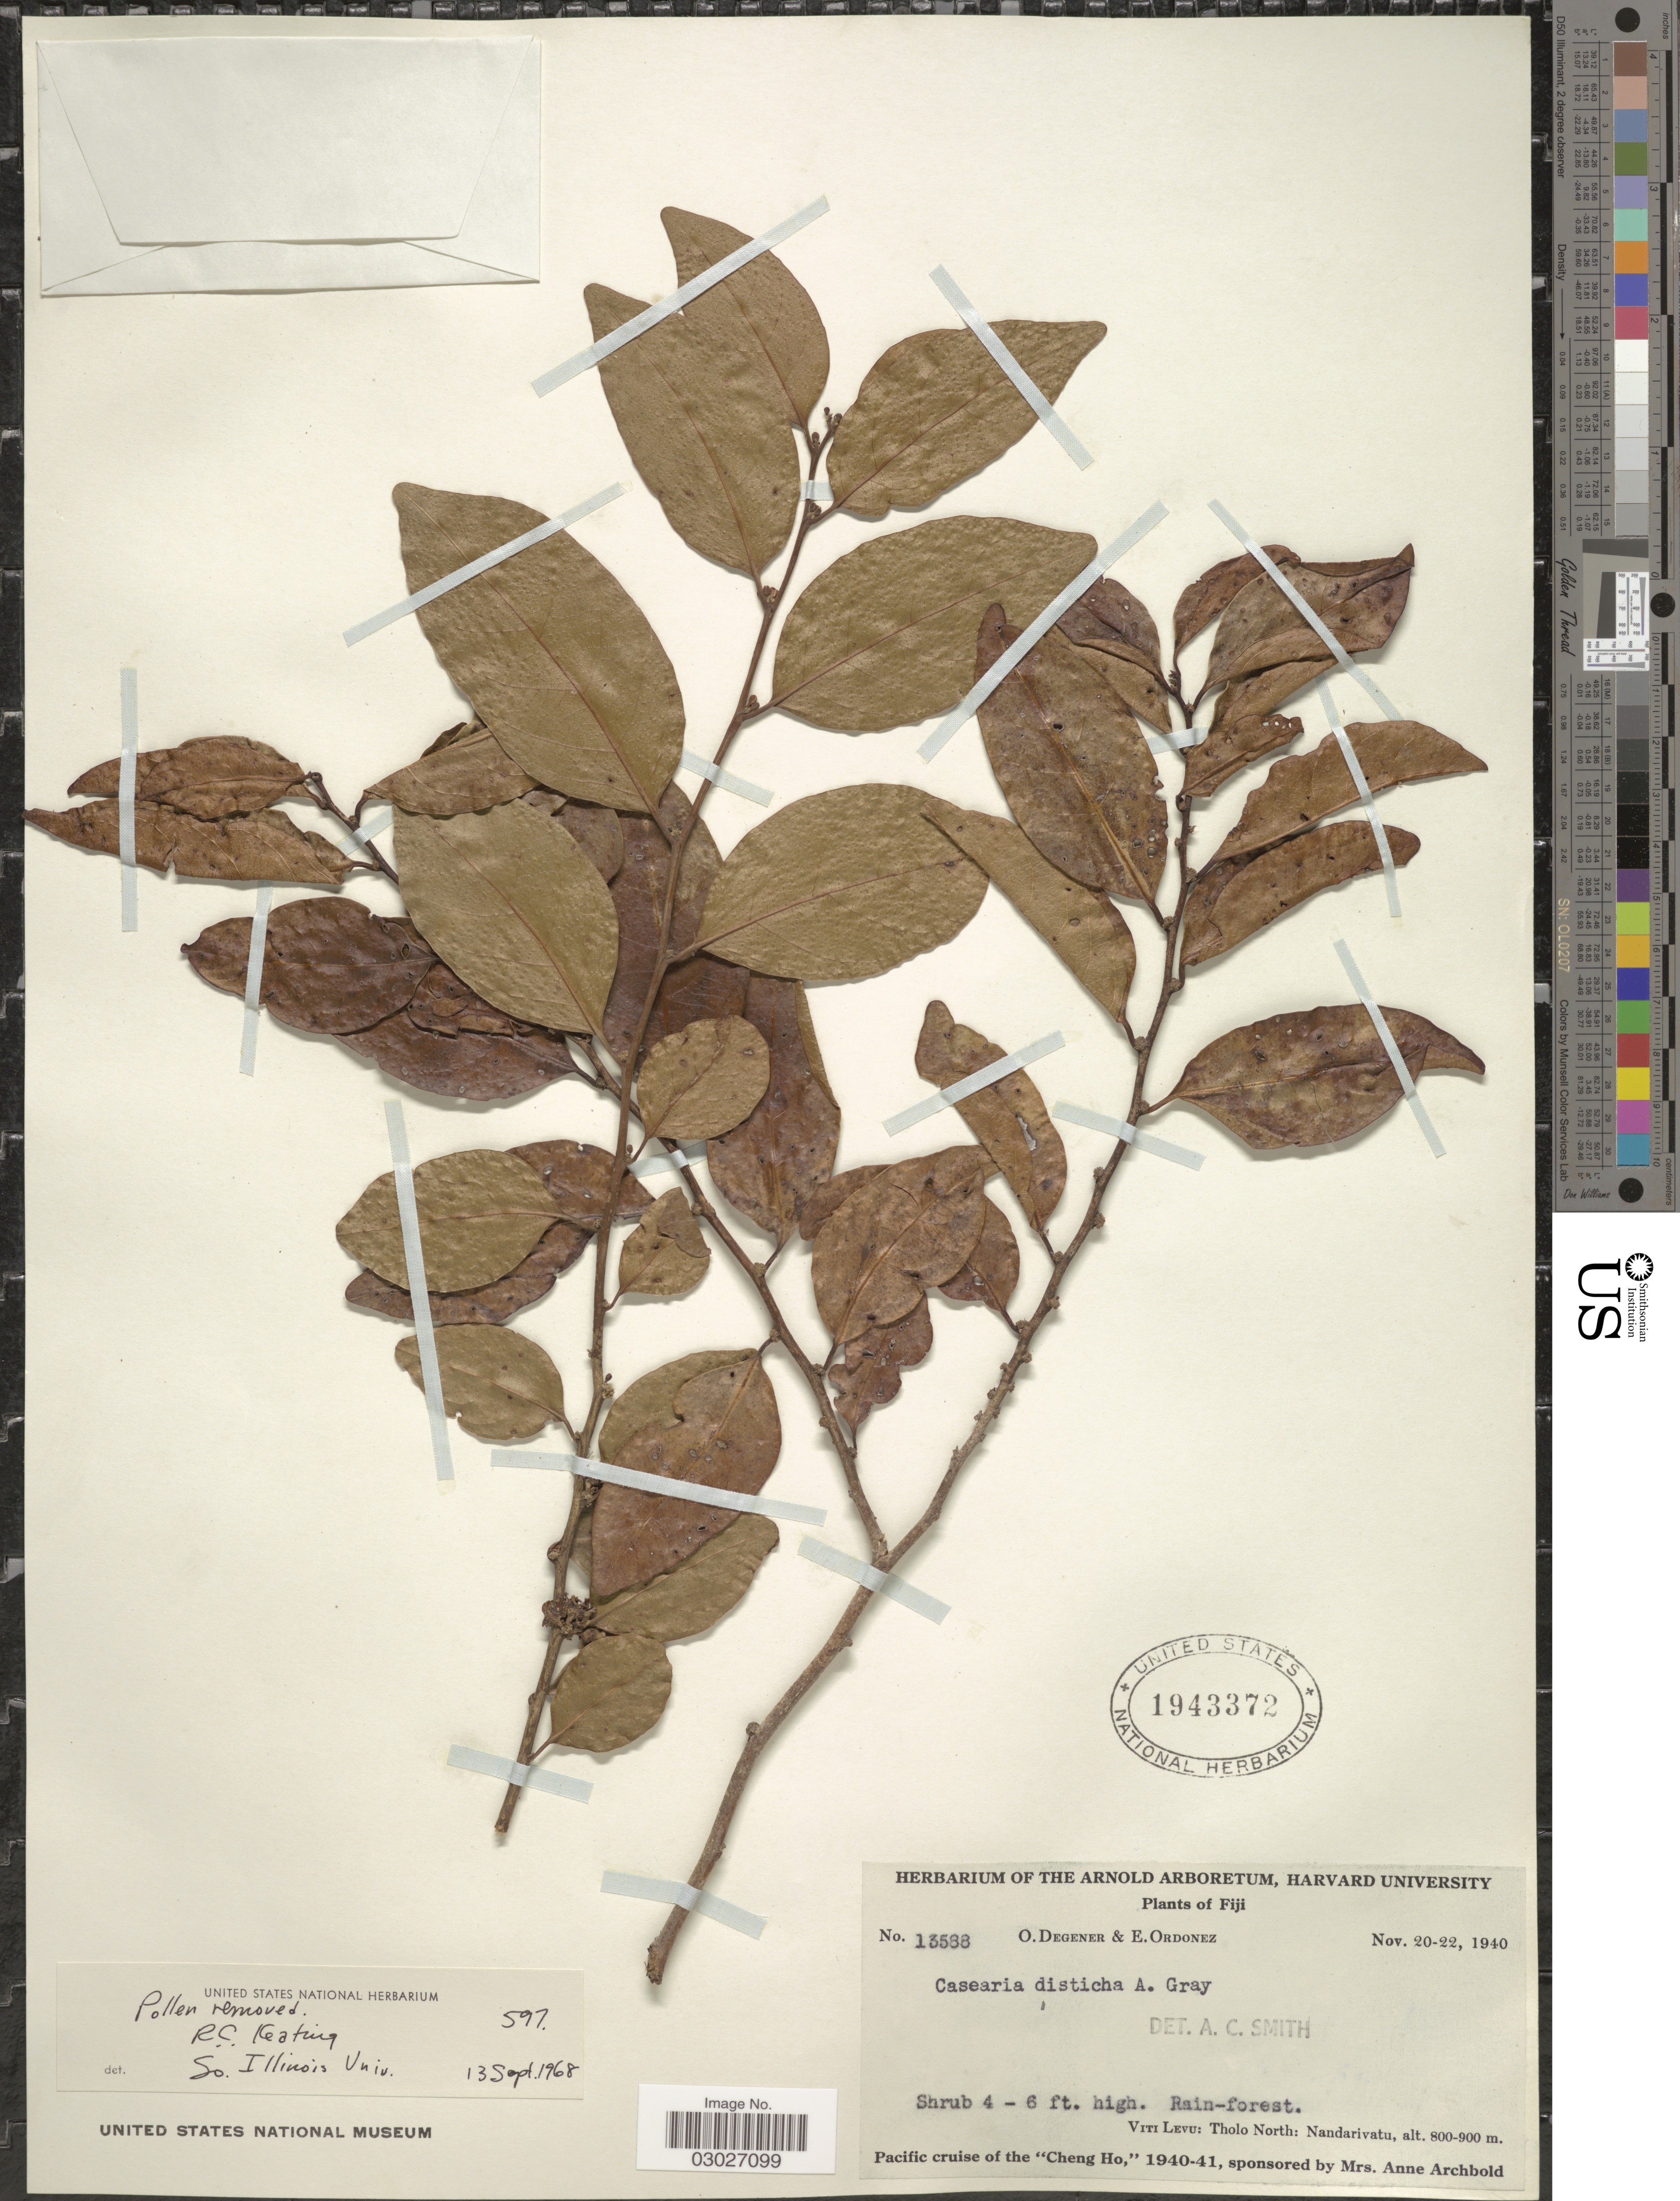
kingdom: Plantae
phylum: Tracheophyta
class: Magnoliopsida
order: Malpighiales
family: Salicaceae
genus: Casearia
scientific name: Casearia disticha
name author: A. Gray in Wilkes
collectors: O. Degener & E. Ordonez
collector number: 13588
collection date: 1940-11-20/1940-11-22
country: Fiji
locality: Viti Levu: Tholo North: Nandarivatu.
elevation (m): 800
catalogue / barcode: US 1943372